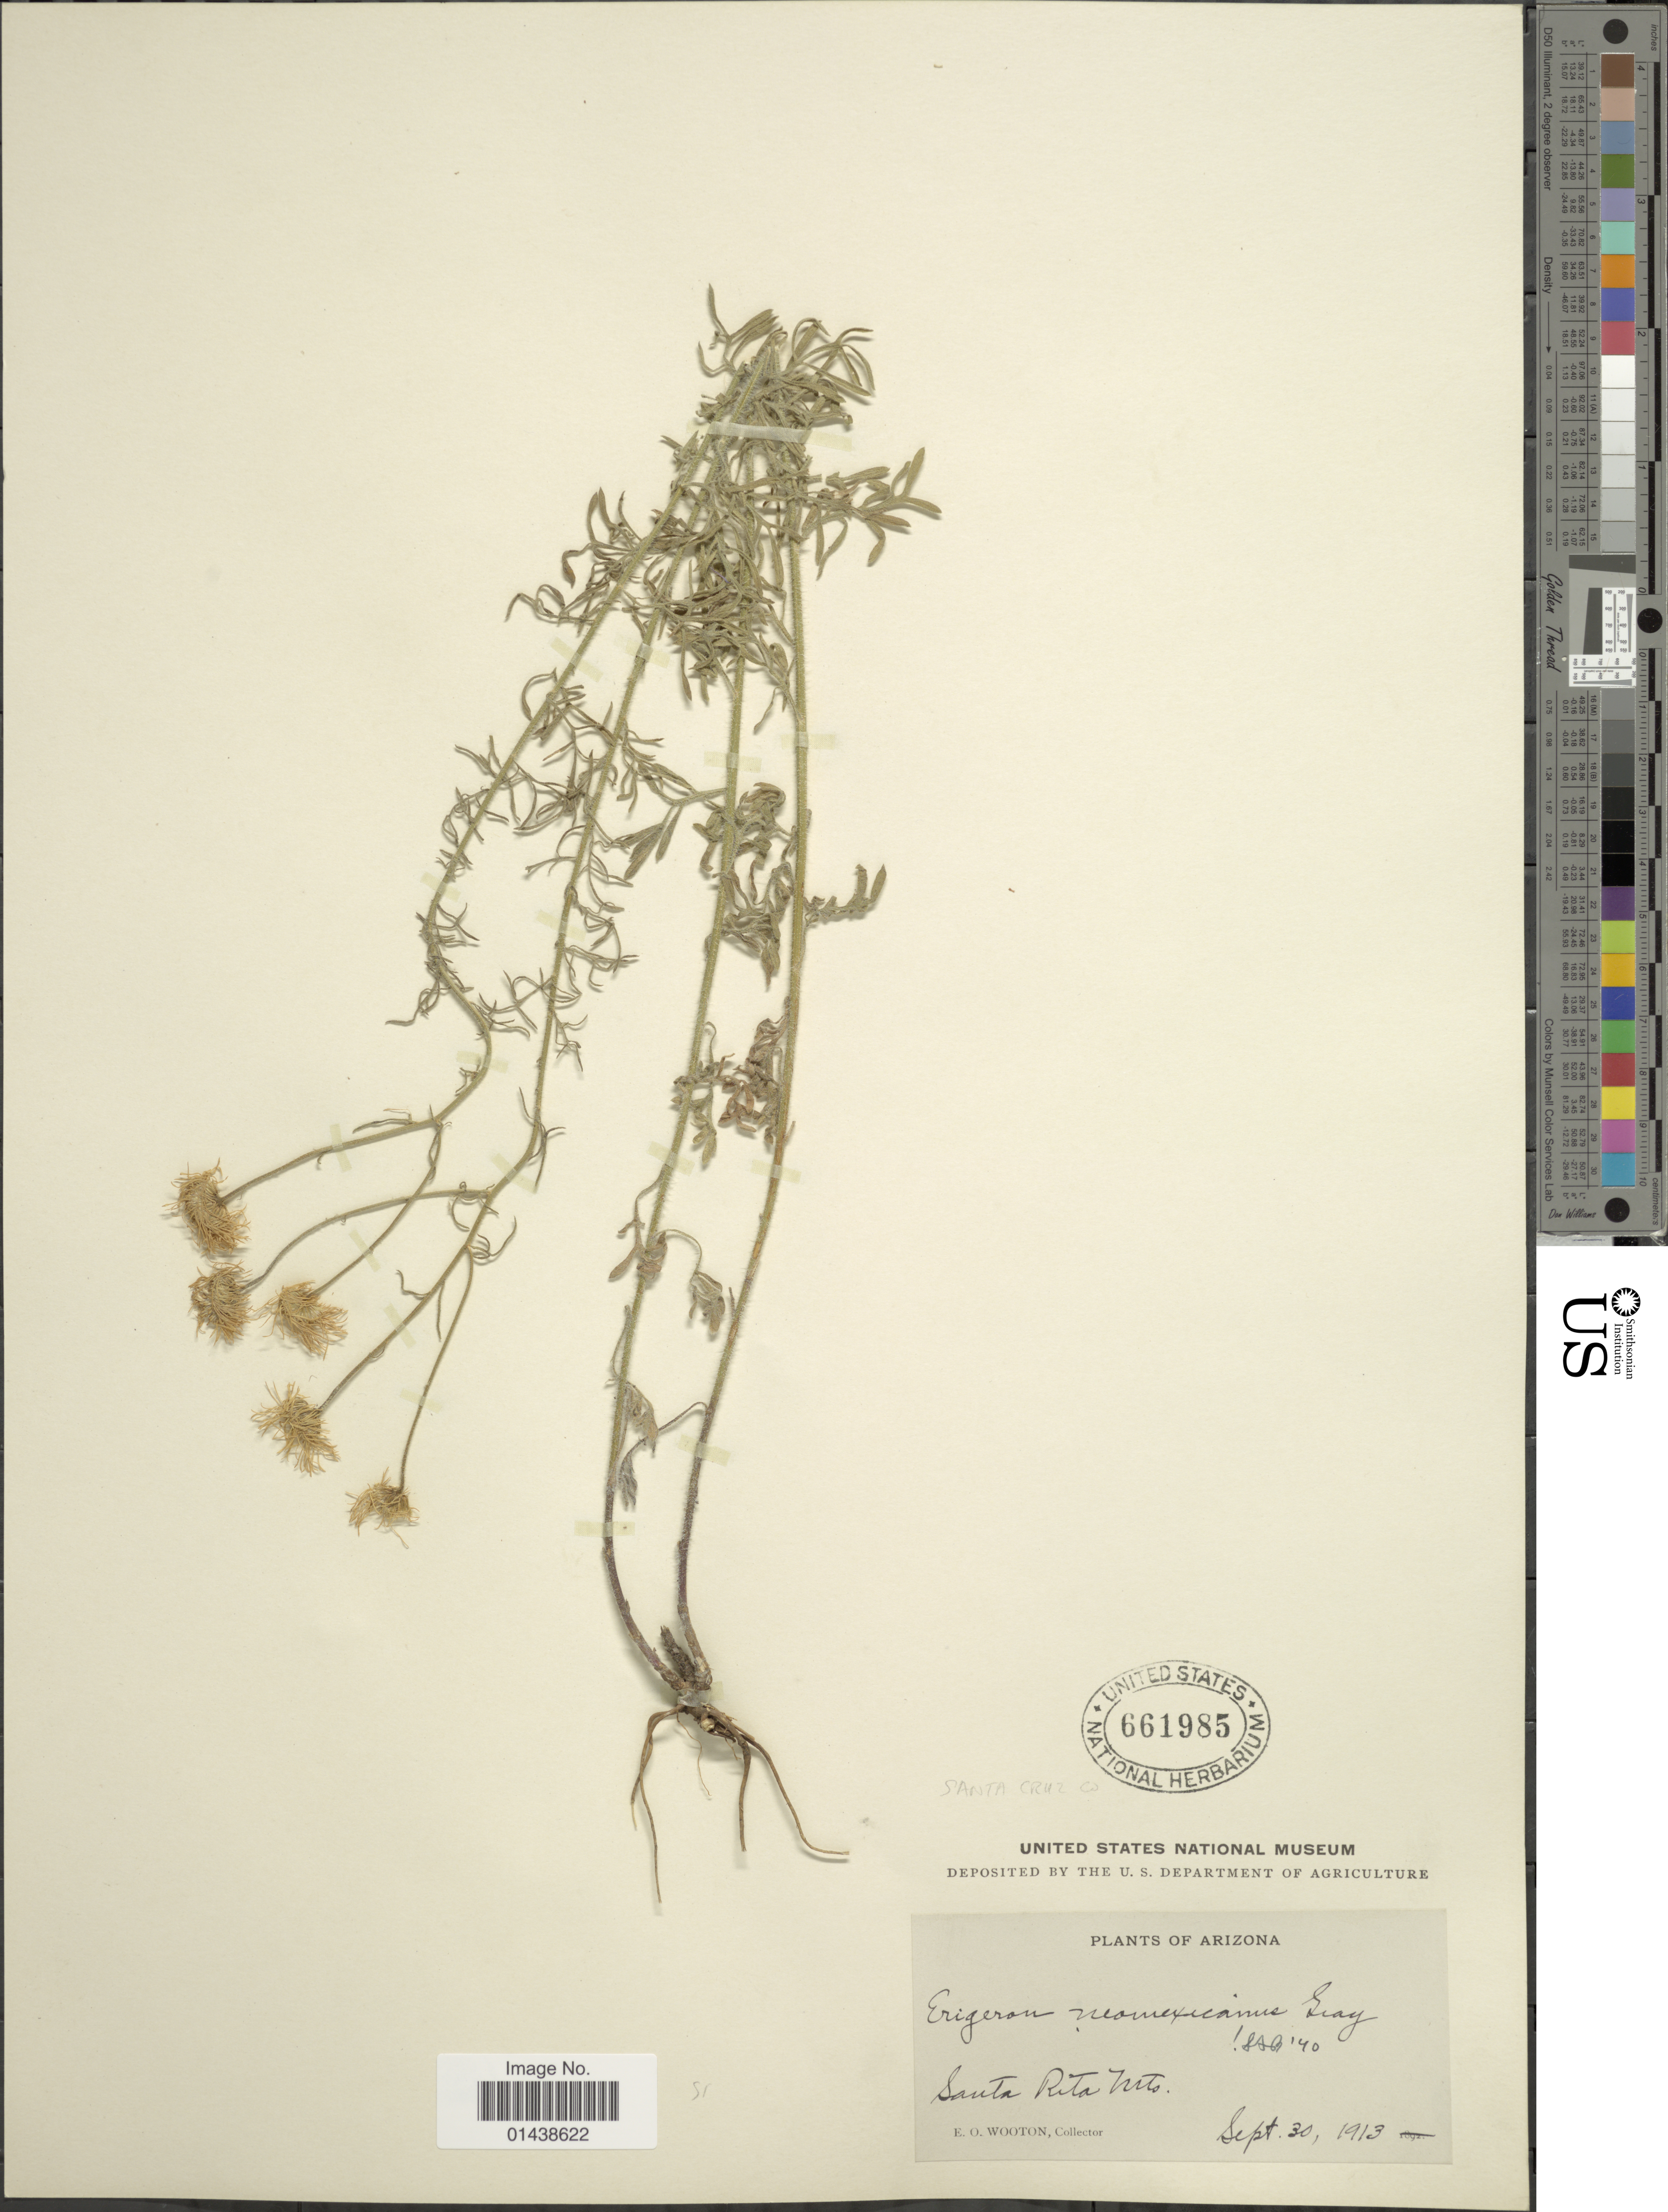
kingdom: Plantae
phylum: Tracheophyta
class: Magnoliopsida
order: Asterales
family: Asteraceae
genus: Erigeron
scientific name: Erigeron neomexicanus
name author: A. Gray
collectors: E. O. Wooton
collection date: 1913-09-30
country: United States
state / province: Arizona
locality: Santa Rita Mts. Santa Cruz Co.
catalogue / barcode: US 661985